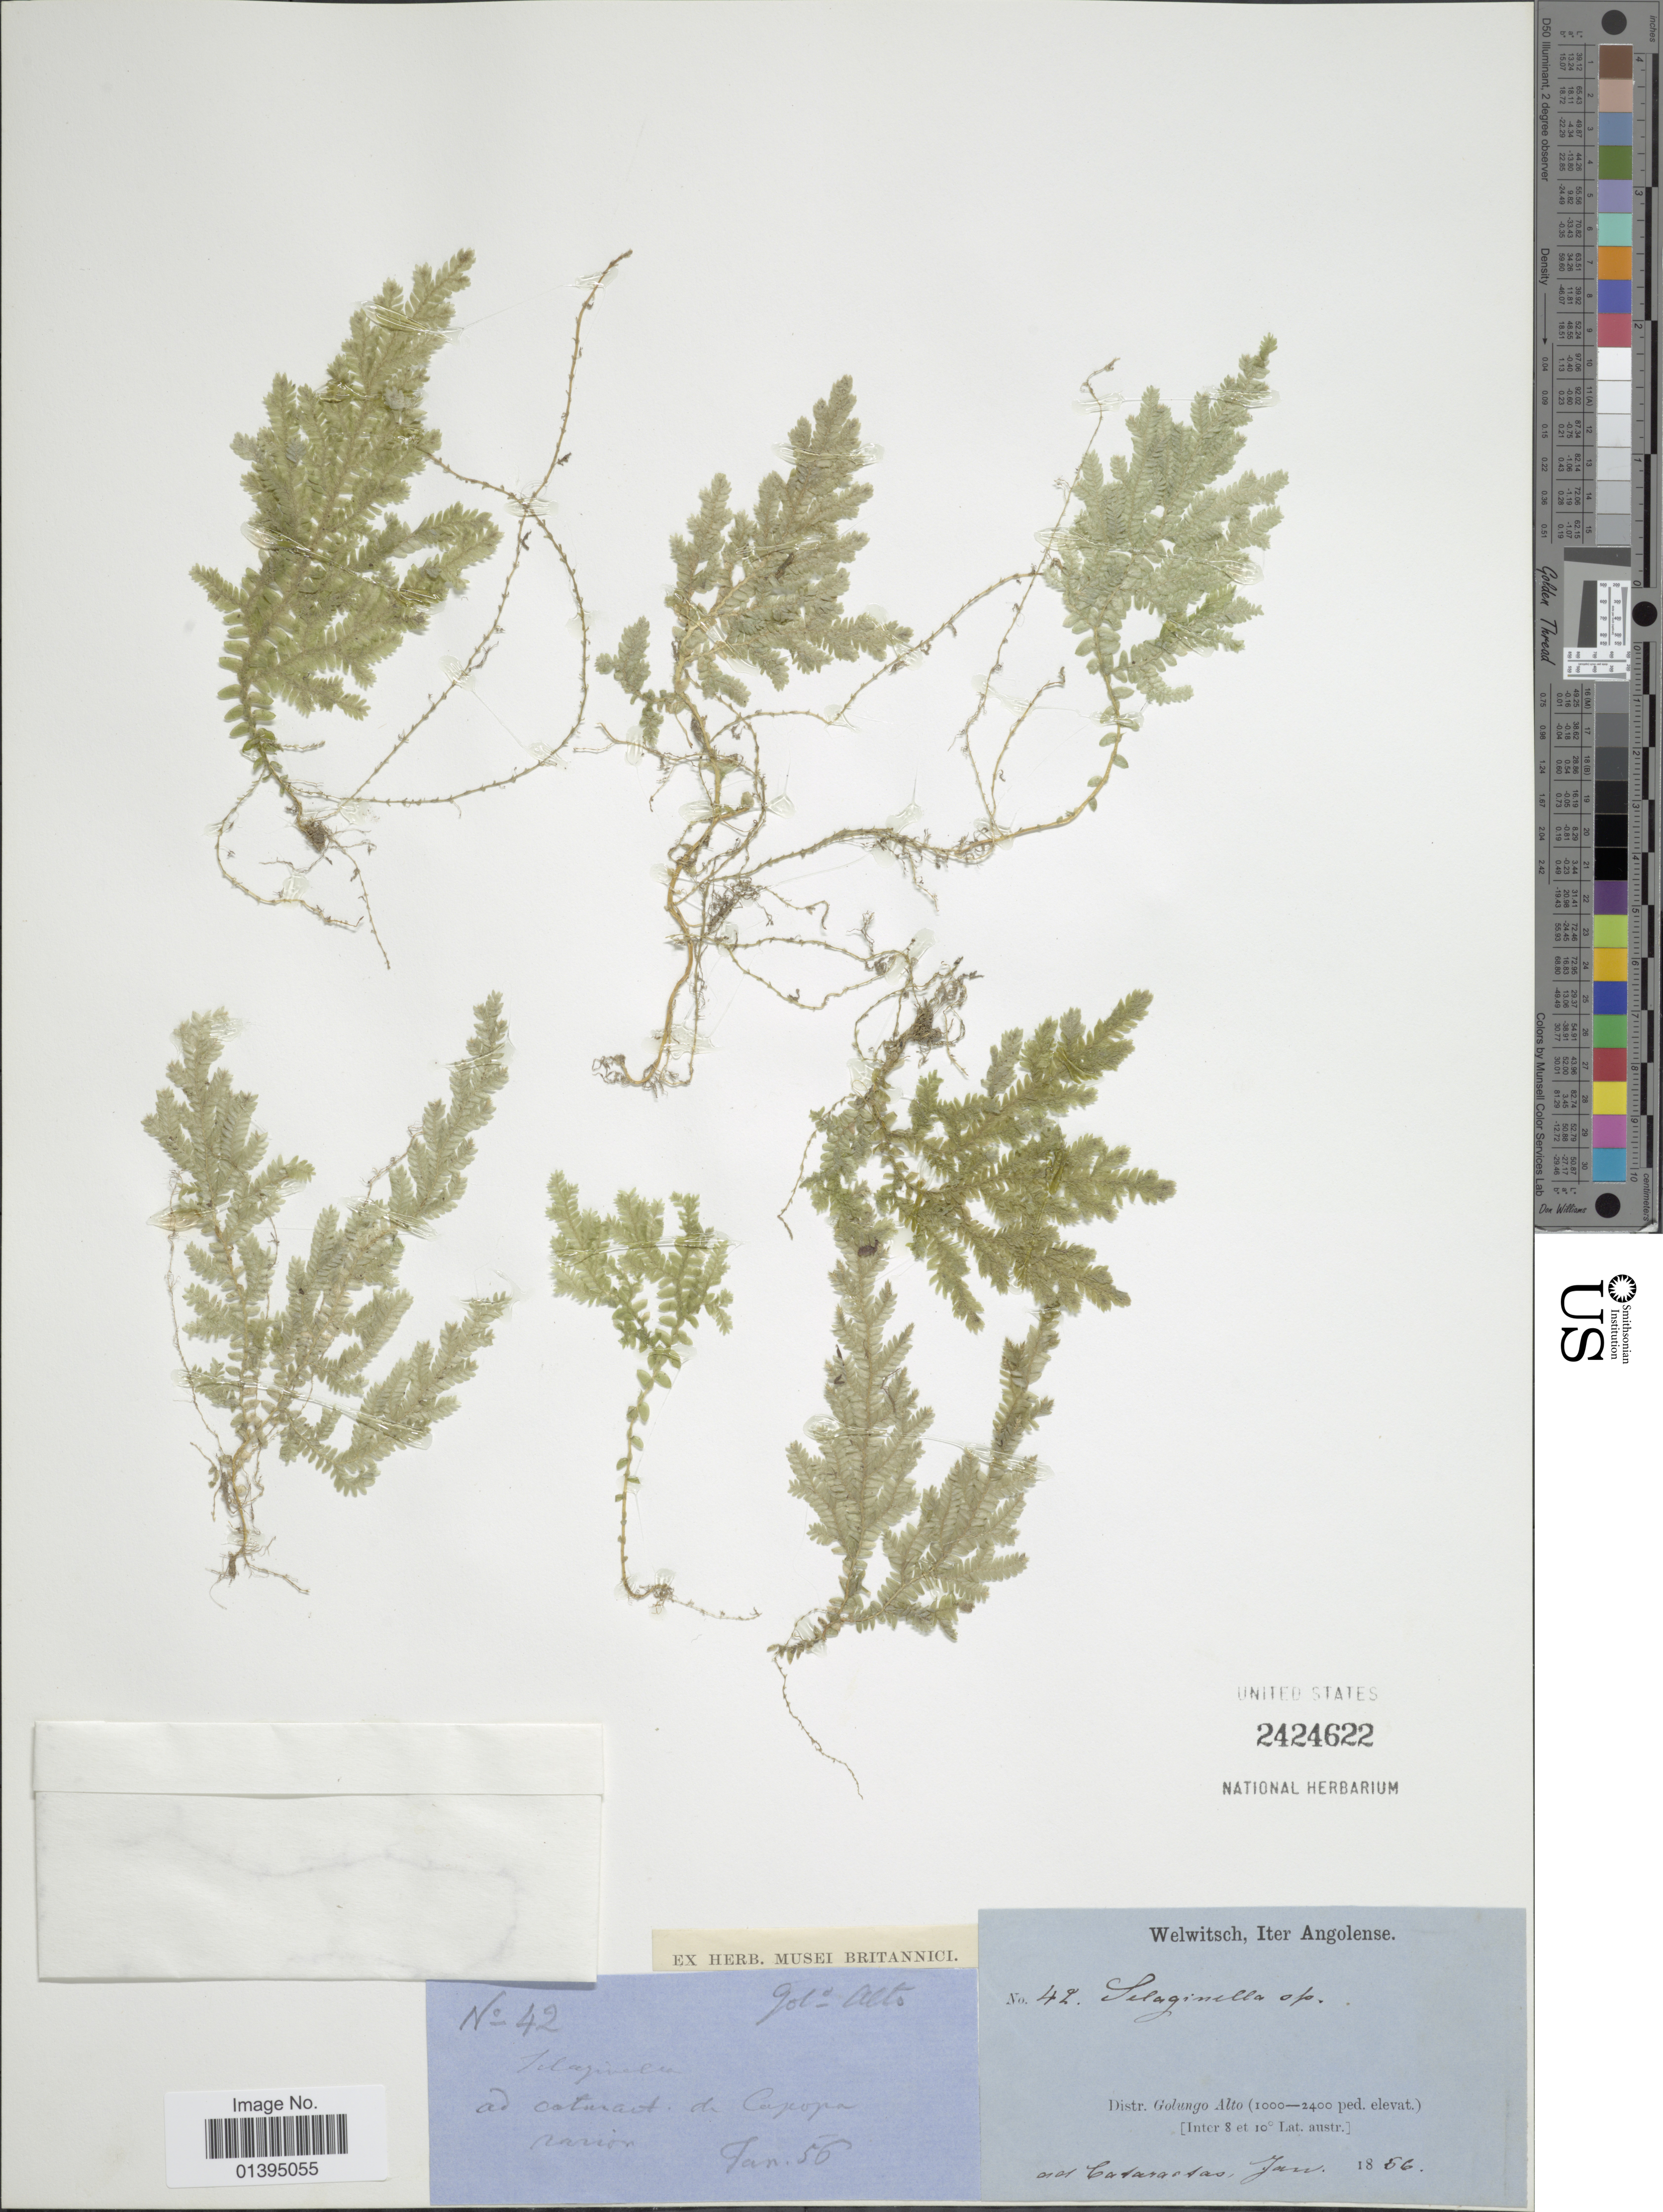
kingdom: Plantae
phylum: Tracheophyta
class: Lycopodiopsida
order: Selaginellales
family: Selaginellaceae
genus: Selaginella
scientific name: Selaginella sp.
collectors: -. Welwitsch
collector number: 42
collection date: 1866-01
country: Angola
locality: Distr. Golungo, ad Cataractas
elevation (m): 305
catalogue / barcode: US 2424622